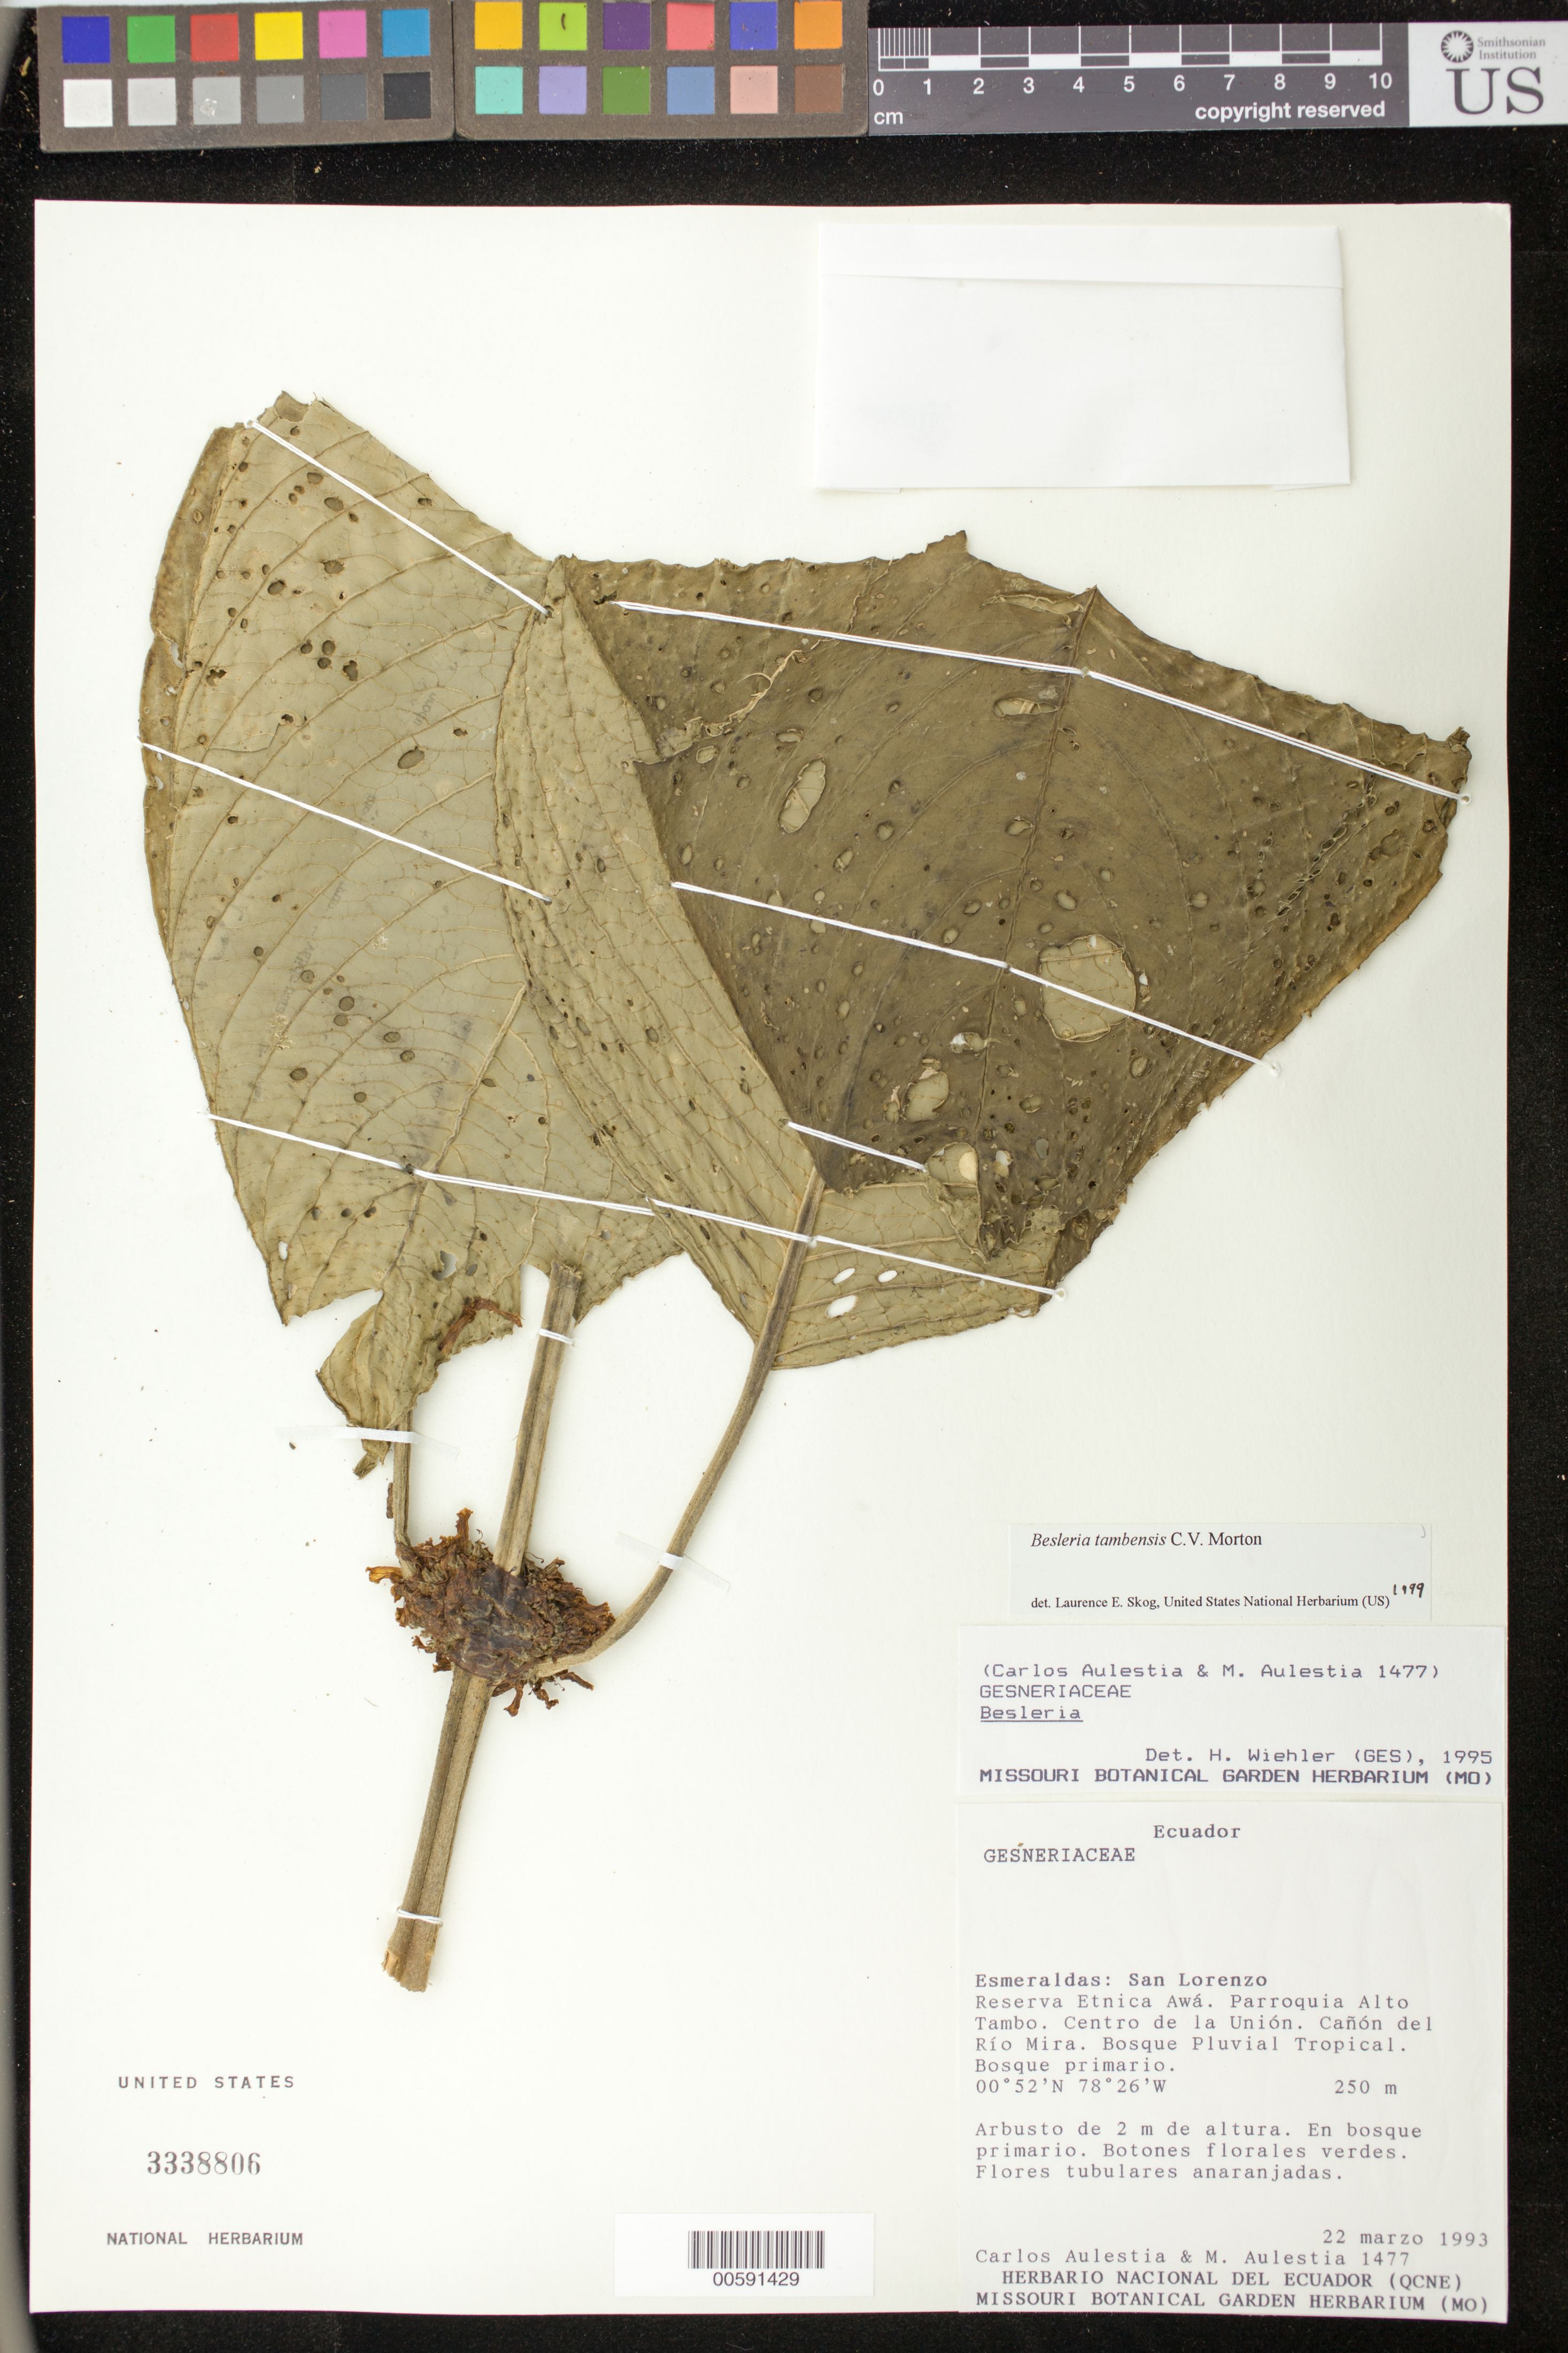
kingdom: Plantae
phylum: Tracheophyta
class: Magnoliopsida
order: Lamiales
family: Gesneriaceae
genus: Besleria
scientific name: Besleria tambensis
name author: C.V. Morton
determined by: Skog, Laurence E.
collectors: C. Aulestia & M. Aulestia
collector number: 1477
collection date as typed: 22 Mar 1993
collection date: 1993-03-22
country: Ecuador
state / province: Esmeraldas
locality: San Lorenzo: Reserva Etnica Awá, Parroquia Alto Tambo, Centro de la Unión, cañón del Río Mira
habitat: Bosque pluvial tropical, bosque primario; en bosque primario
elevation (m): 250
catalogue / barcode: US 3338806